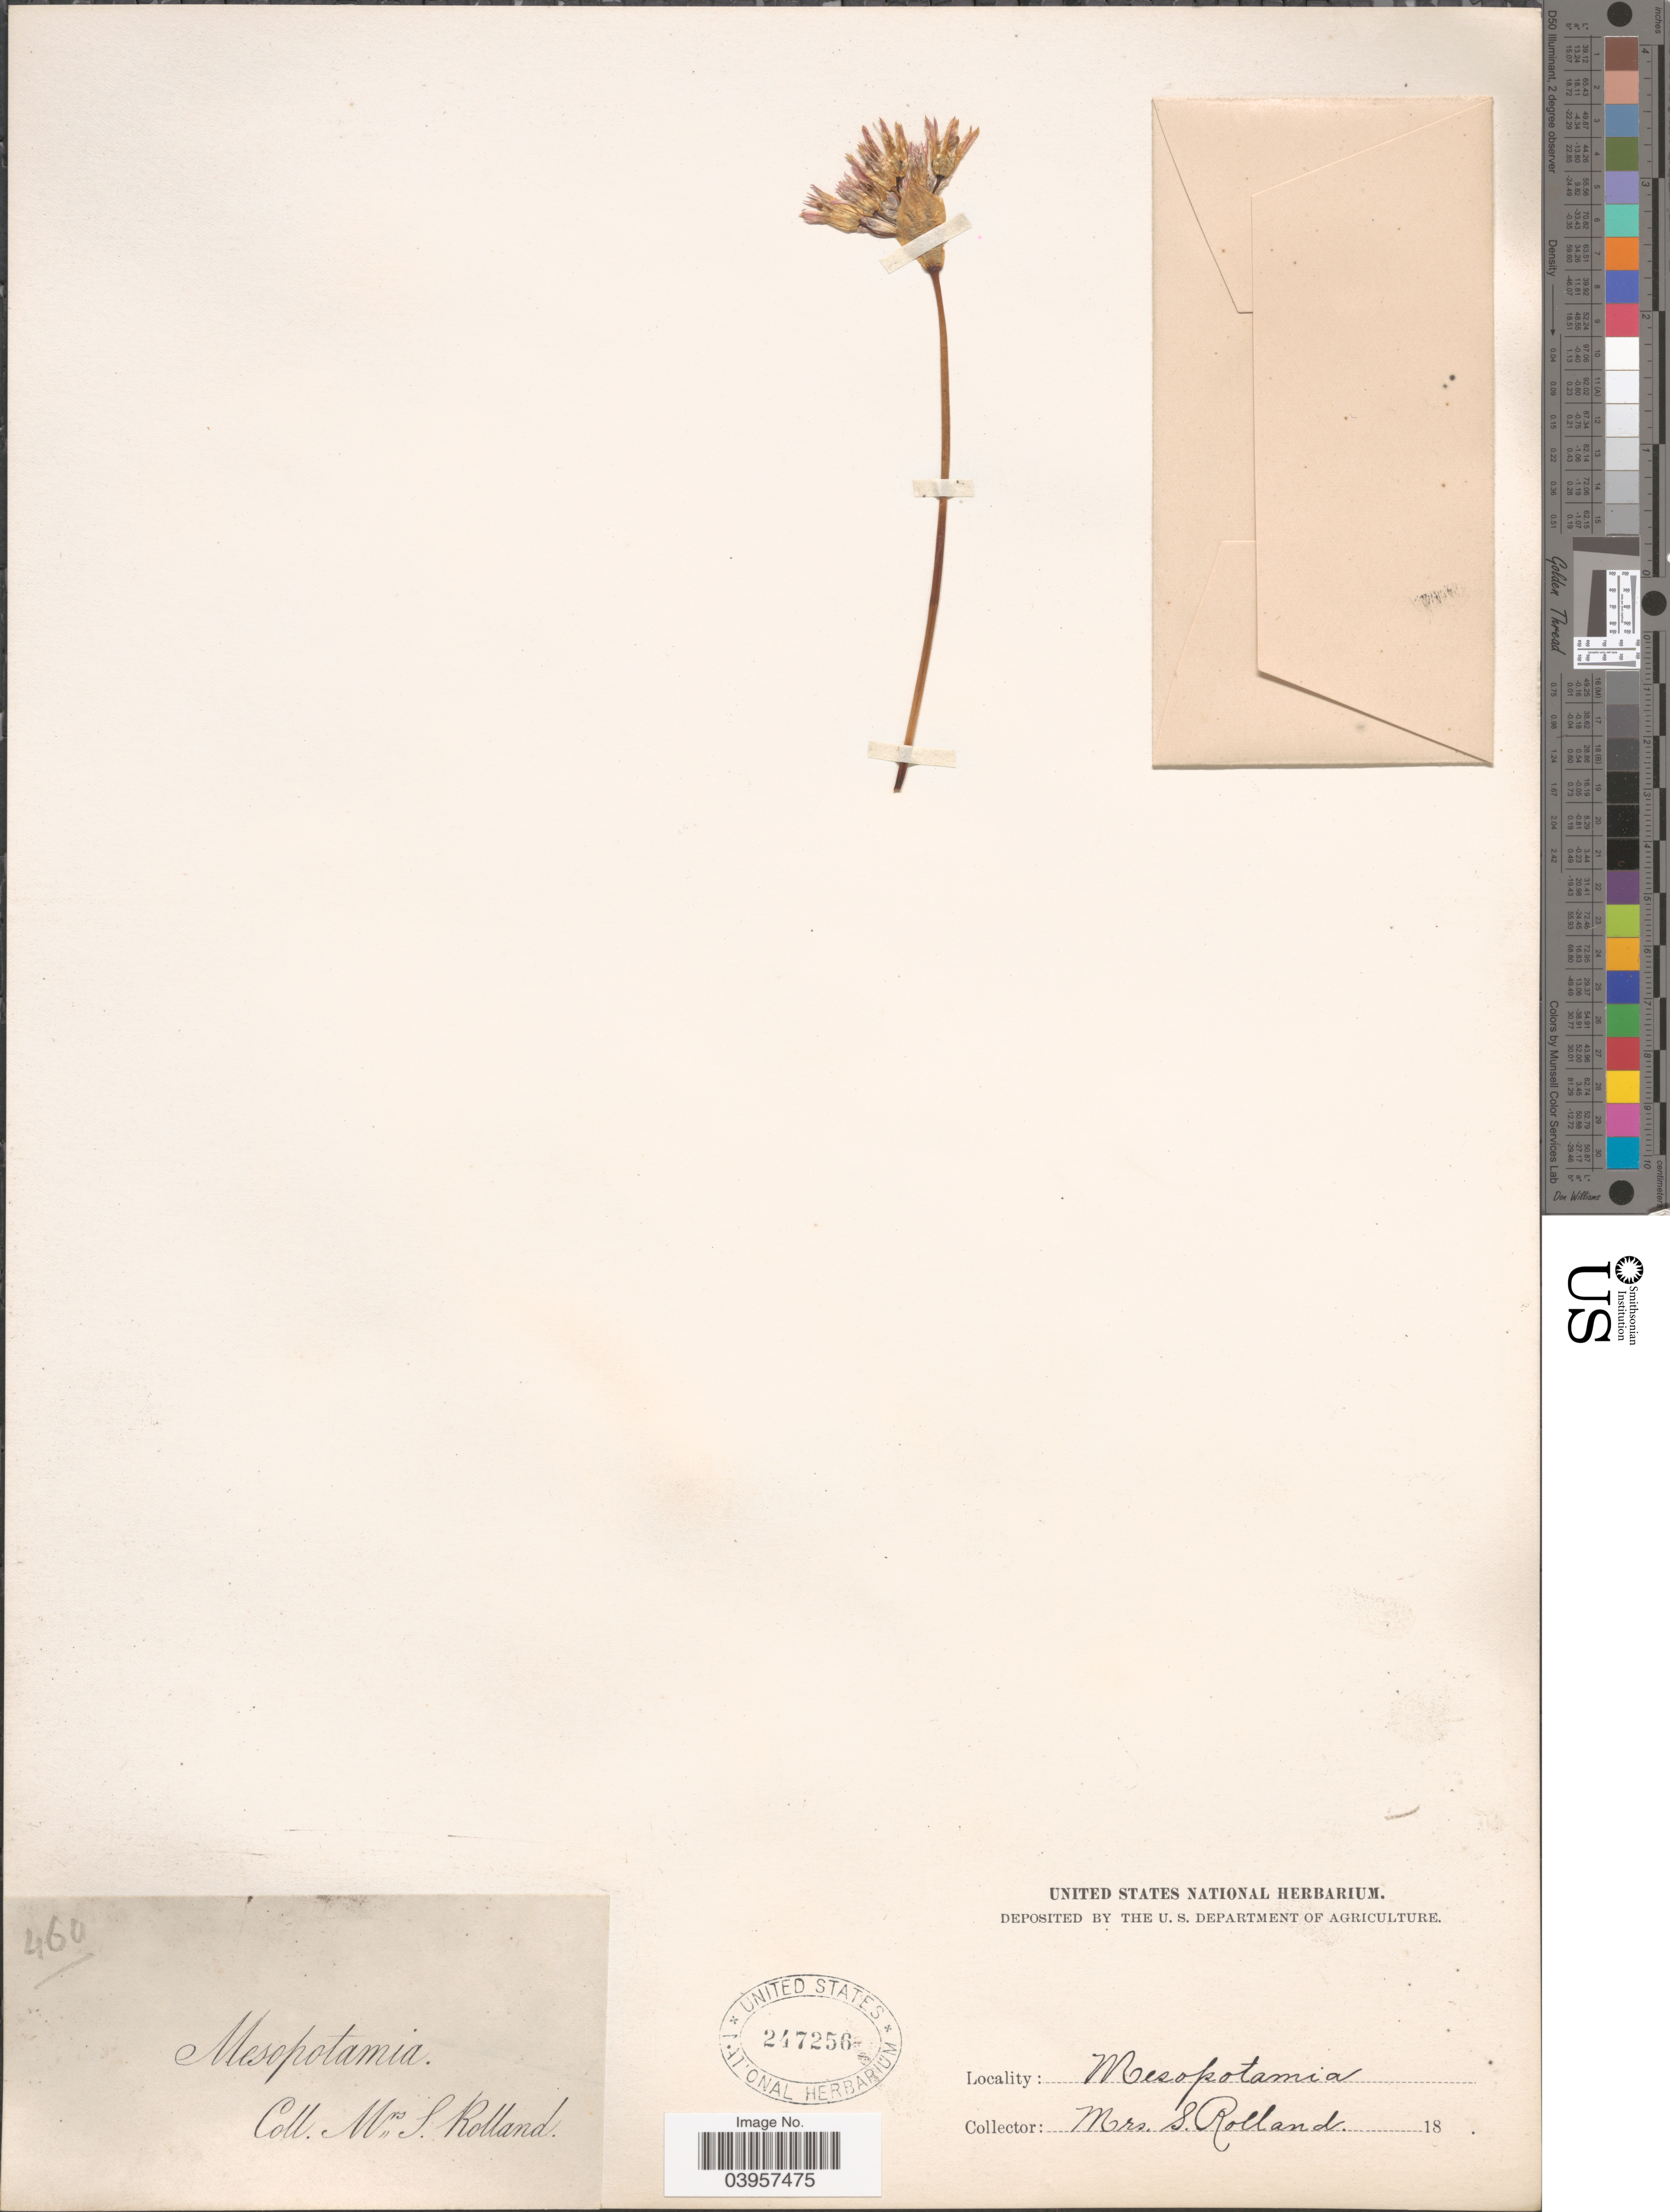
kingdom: Plantae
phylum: Tracheophyta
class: Liliopsida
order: Asparagales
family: Amaryllidaceae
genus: Allium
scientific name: Allium sp.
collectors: S. Rolland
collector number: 460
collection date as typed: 18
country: Turkey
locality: Mesopotamia.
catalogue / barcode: US 247256